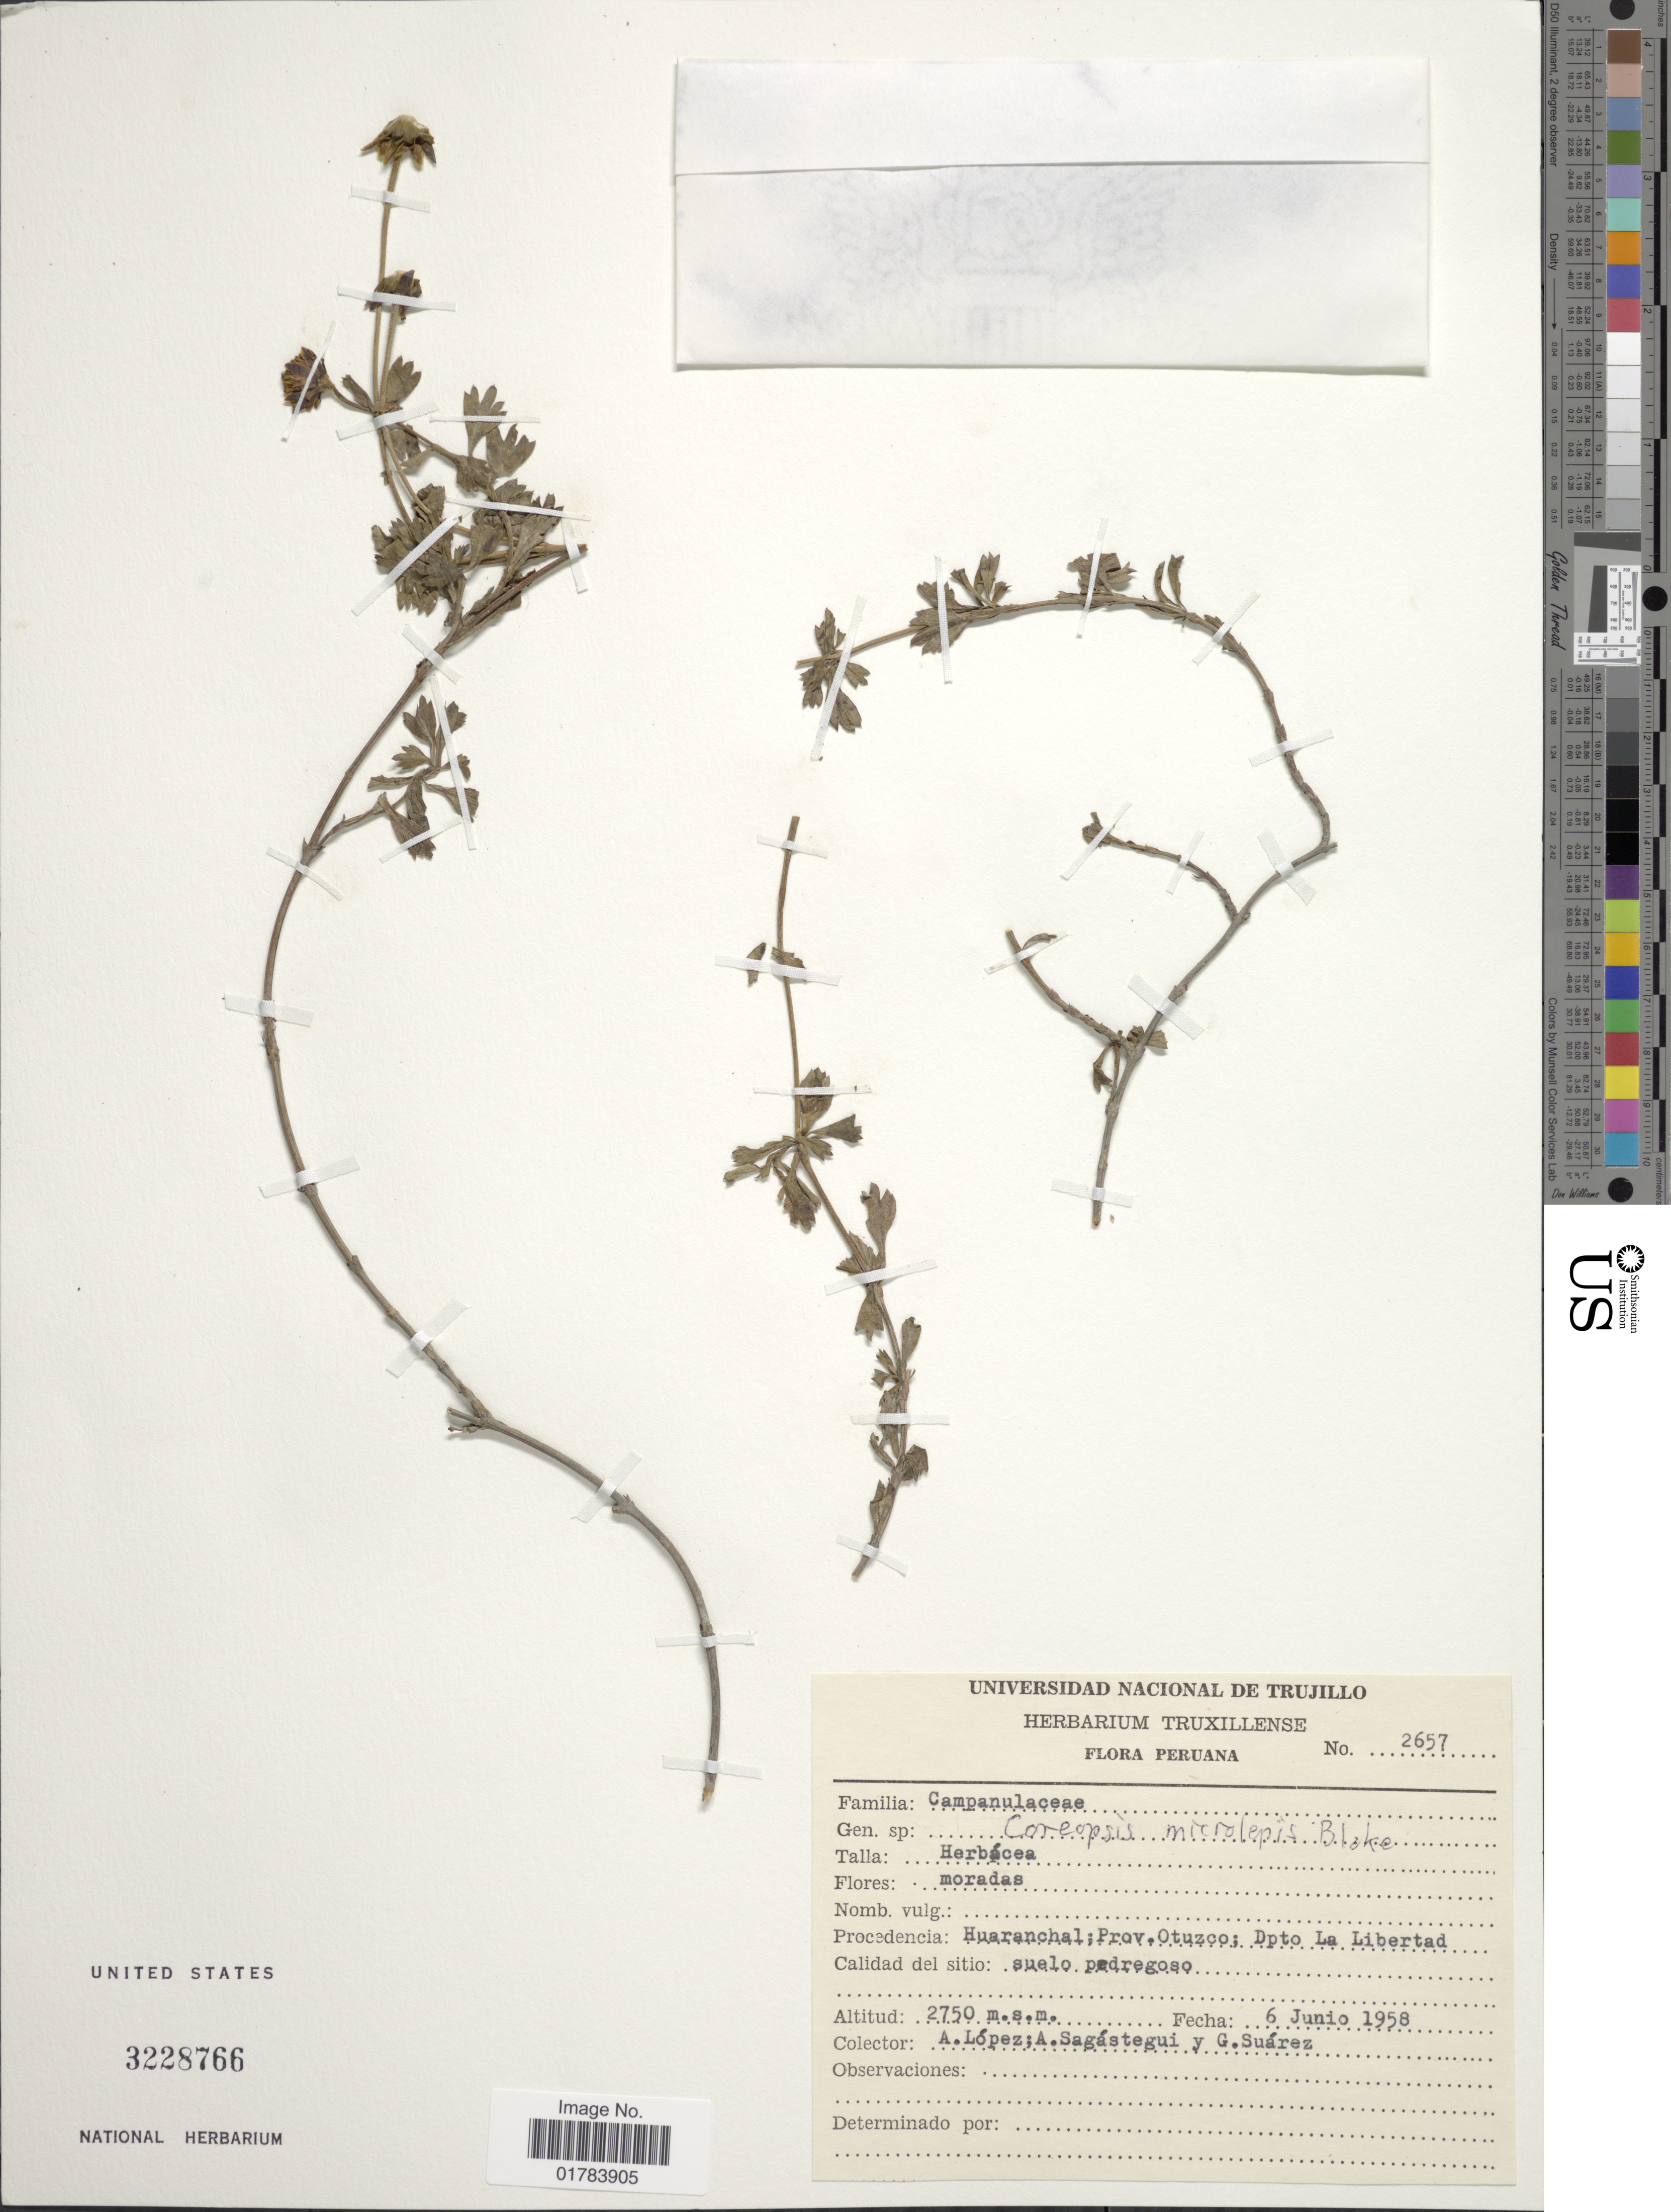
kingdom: Plantae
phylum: Tracheophyta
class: Magnoliopsida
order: Asterales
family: Asteraceae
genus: Coreopsis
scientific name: Coreopsis microlepis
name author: S.F. Blake & Sherff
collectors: A. López, A. Sagástegui A. & G. Suarez G.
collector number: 2657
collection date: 1958-06-06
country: Peru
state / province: La Libertad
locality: Procedencia: Huaranchal; Prov. Otuzco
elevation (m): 2750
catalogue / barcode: US 3228766